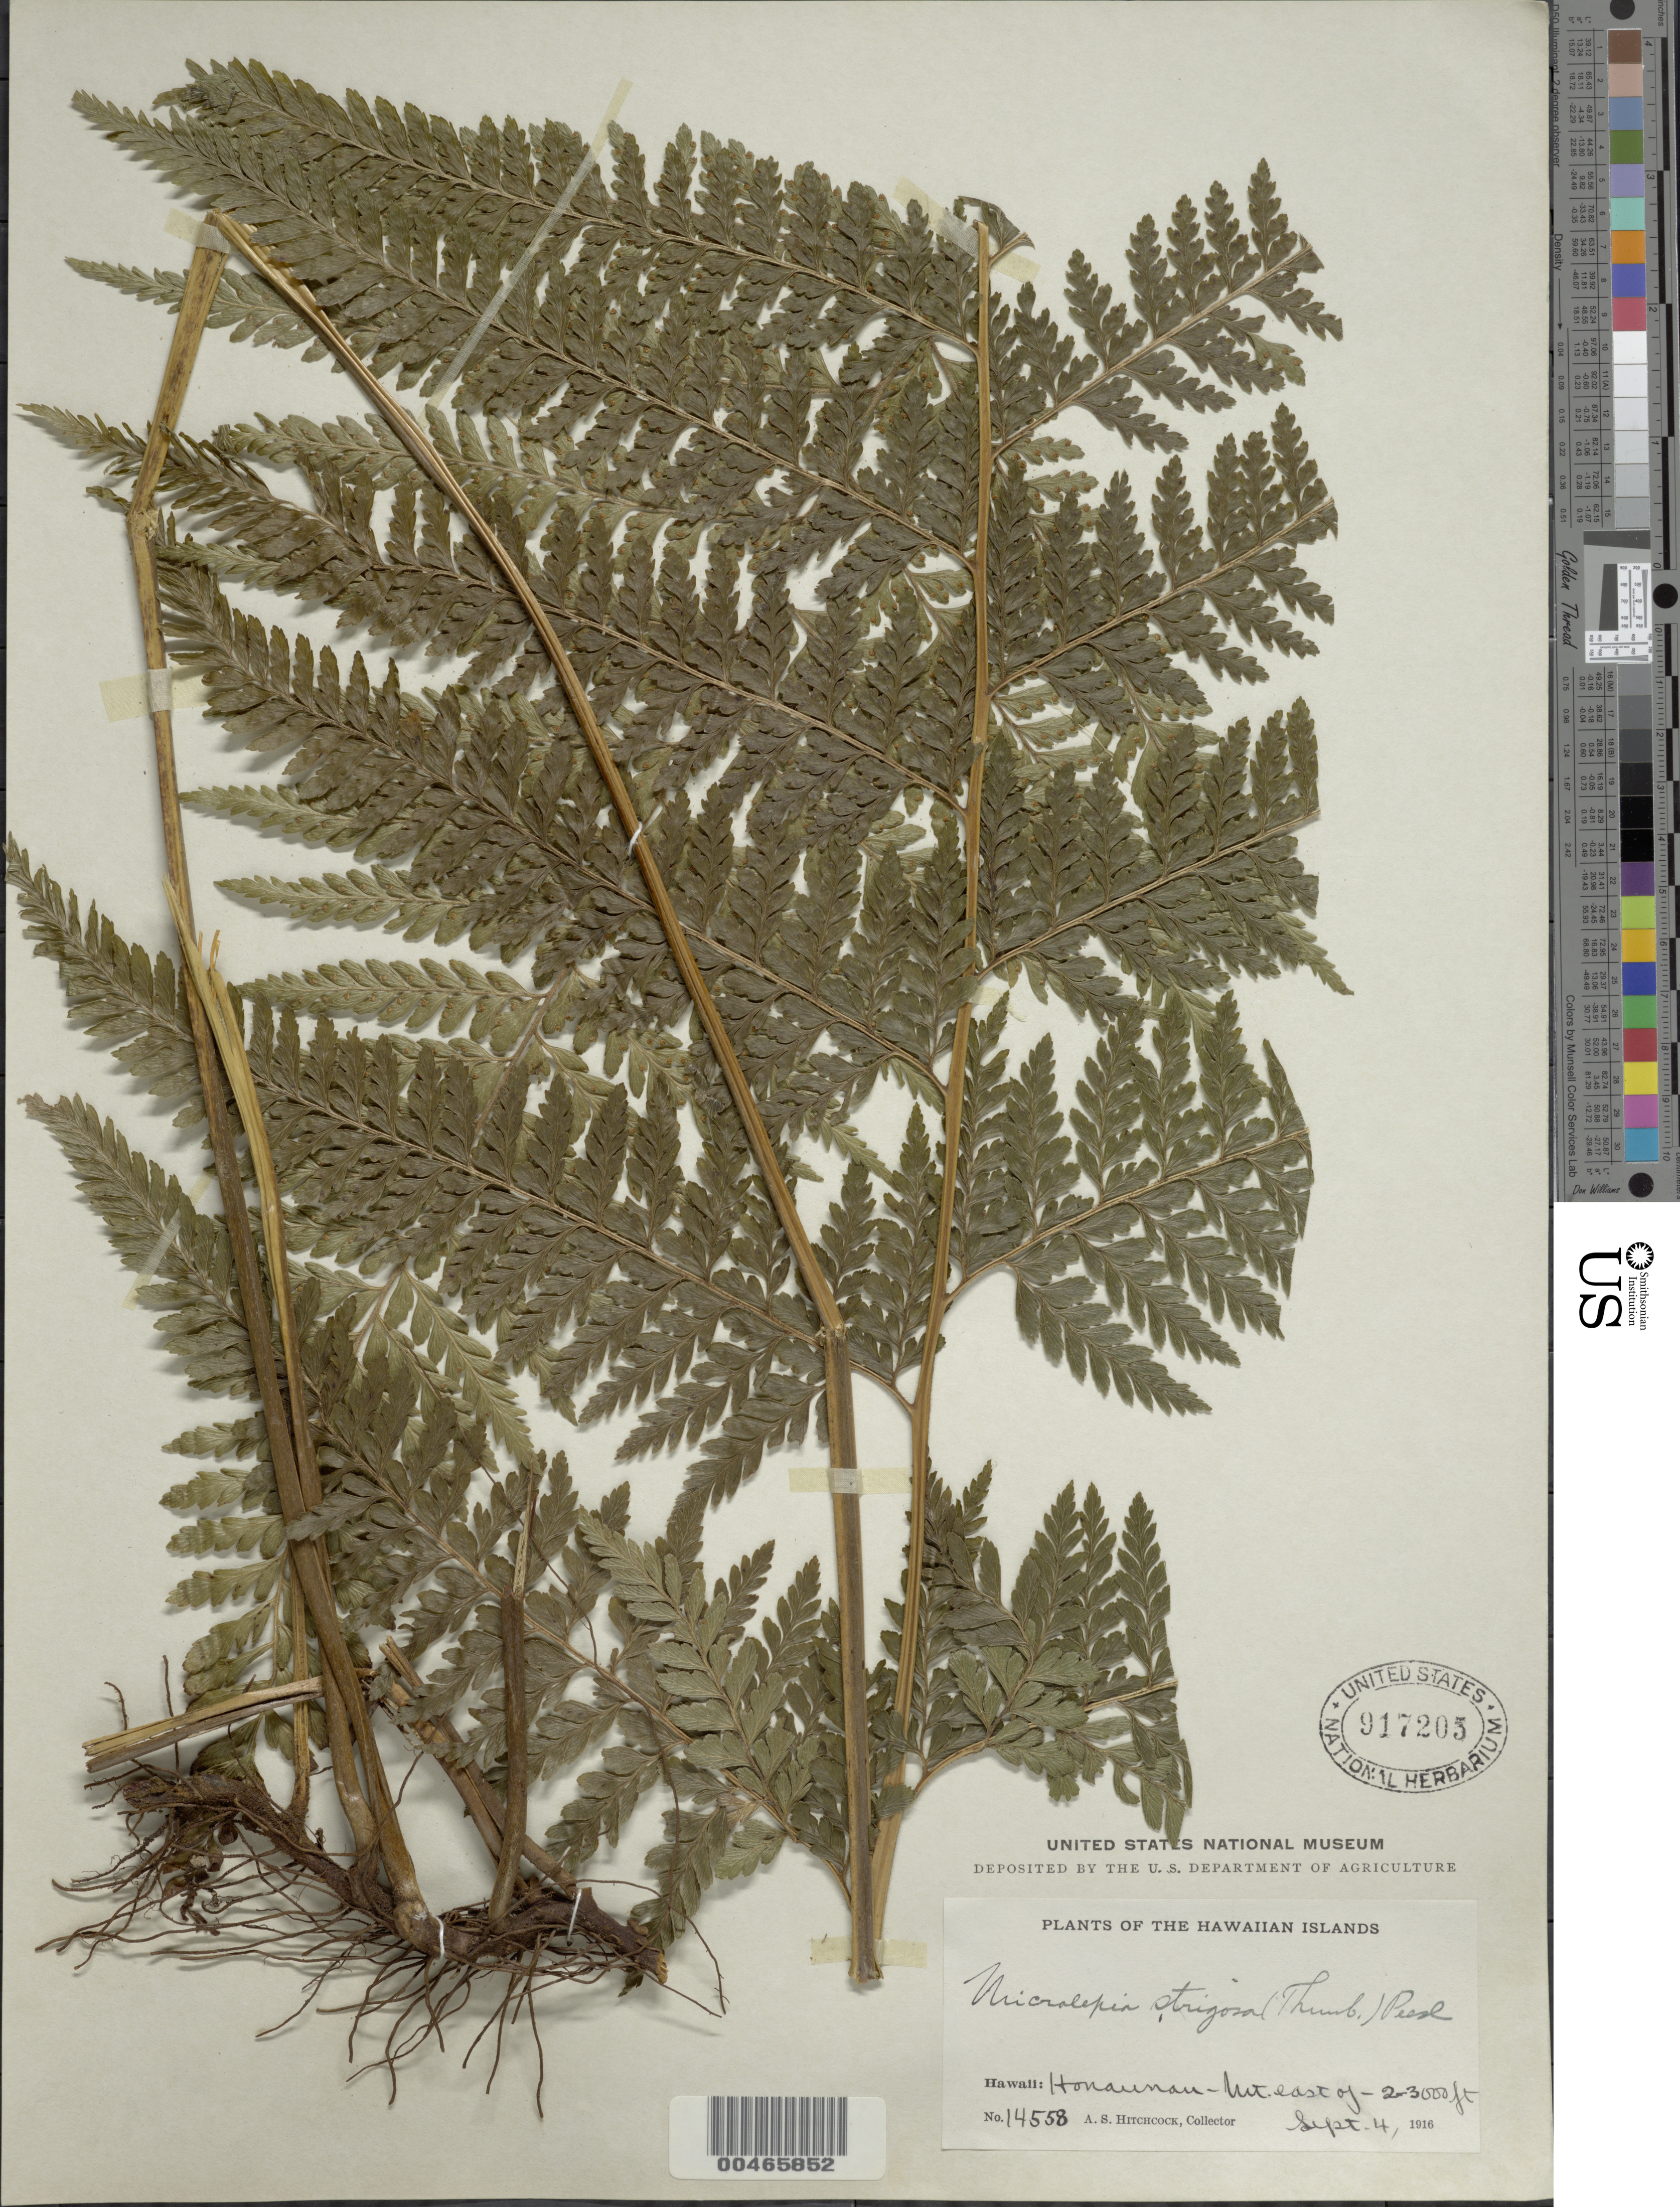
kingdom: Plantae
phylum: Tracheophyta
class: Polypodiopsida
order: Polypodiales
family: Dennstaedtiaceae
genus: Microlepia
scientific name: Microlepia strigosa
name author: (Thunb.) J. Presl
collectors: A. S. Hitchcock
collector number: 14558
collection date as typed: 4 Sep 1916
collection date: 1916-09-04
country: United States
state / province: Hawaii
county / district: Hawaii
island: Hawaii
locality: Honaunau-Mt. E of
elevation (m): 610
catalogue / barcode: US 917203